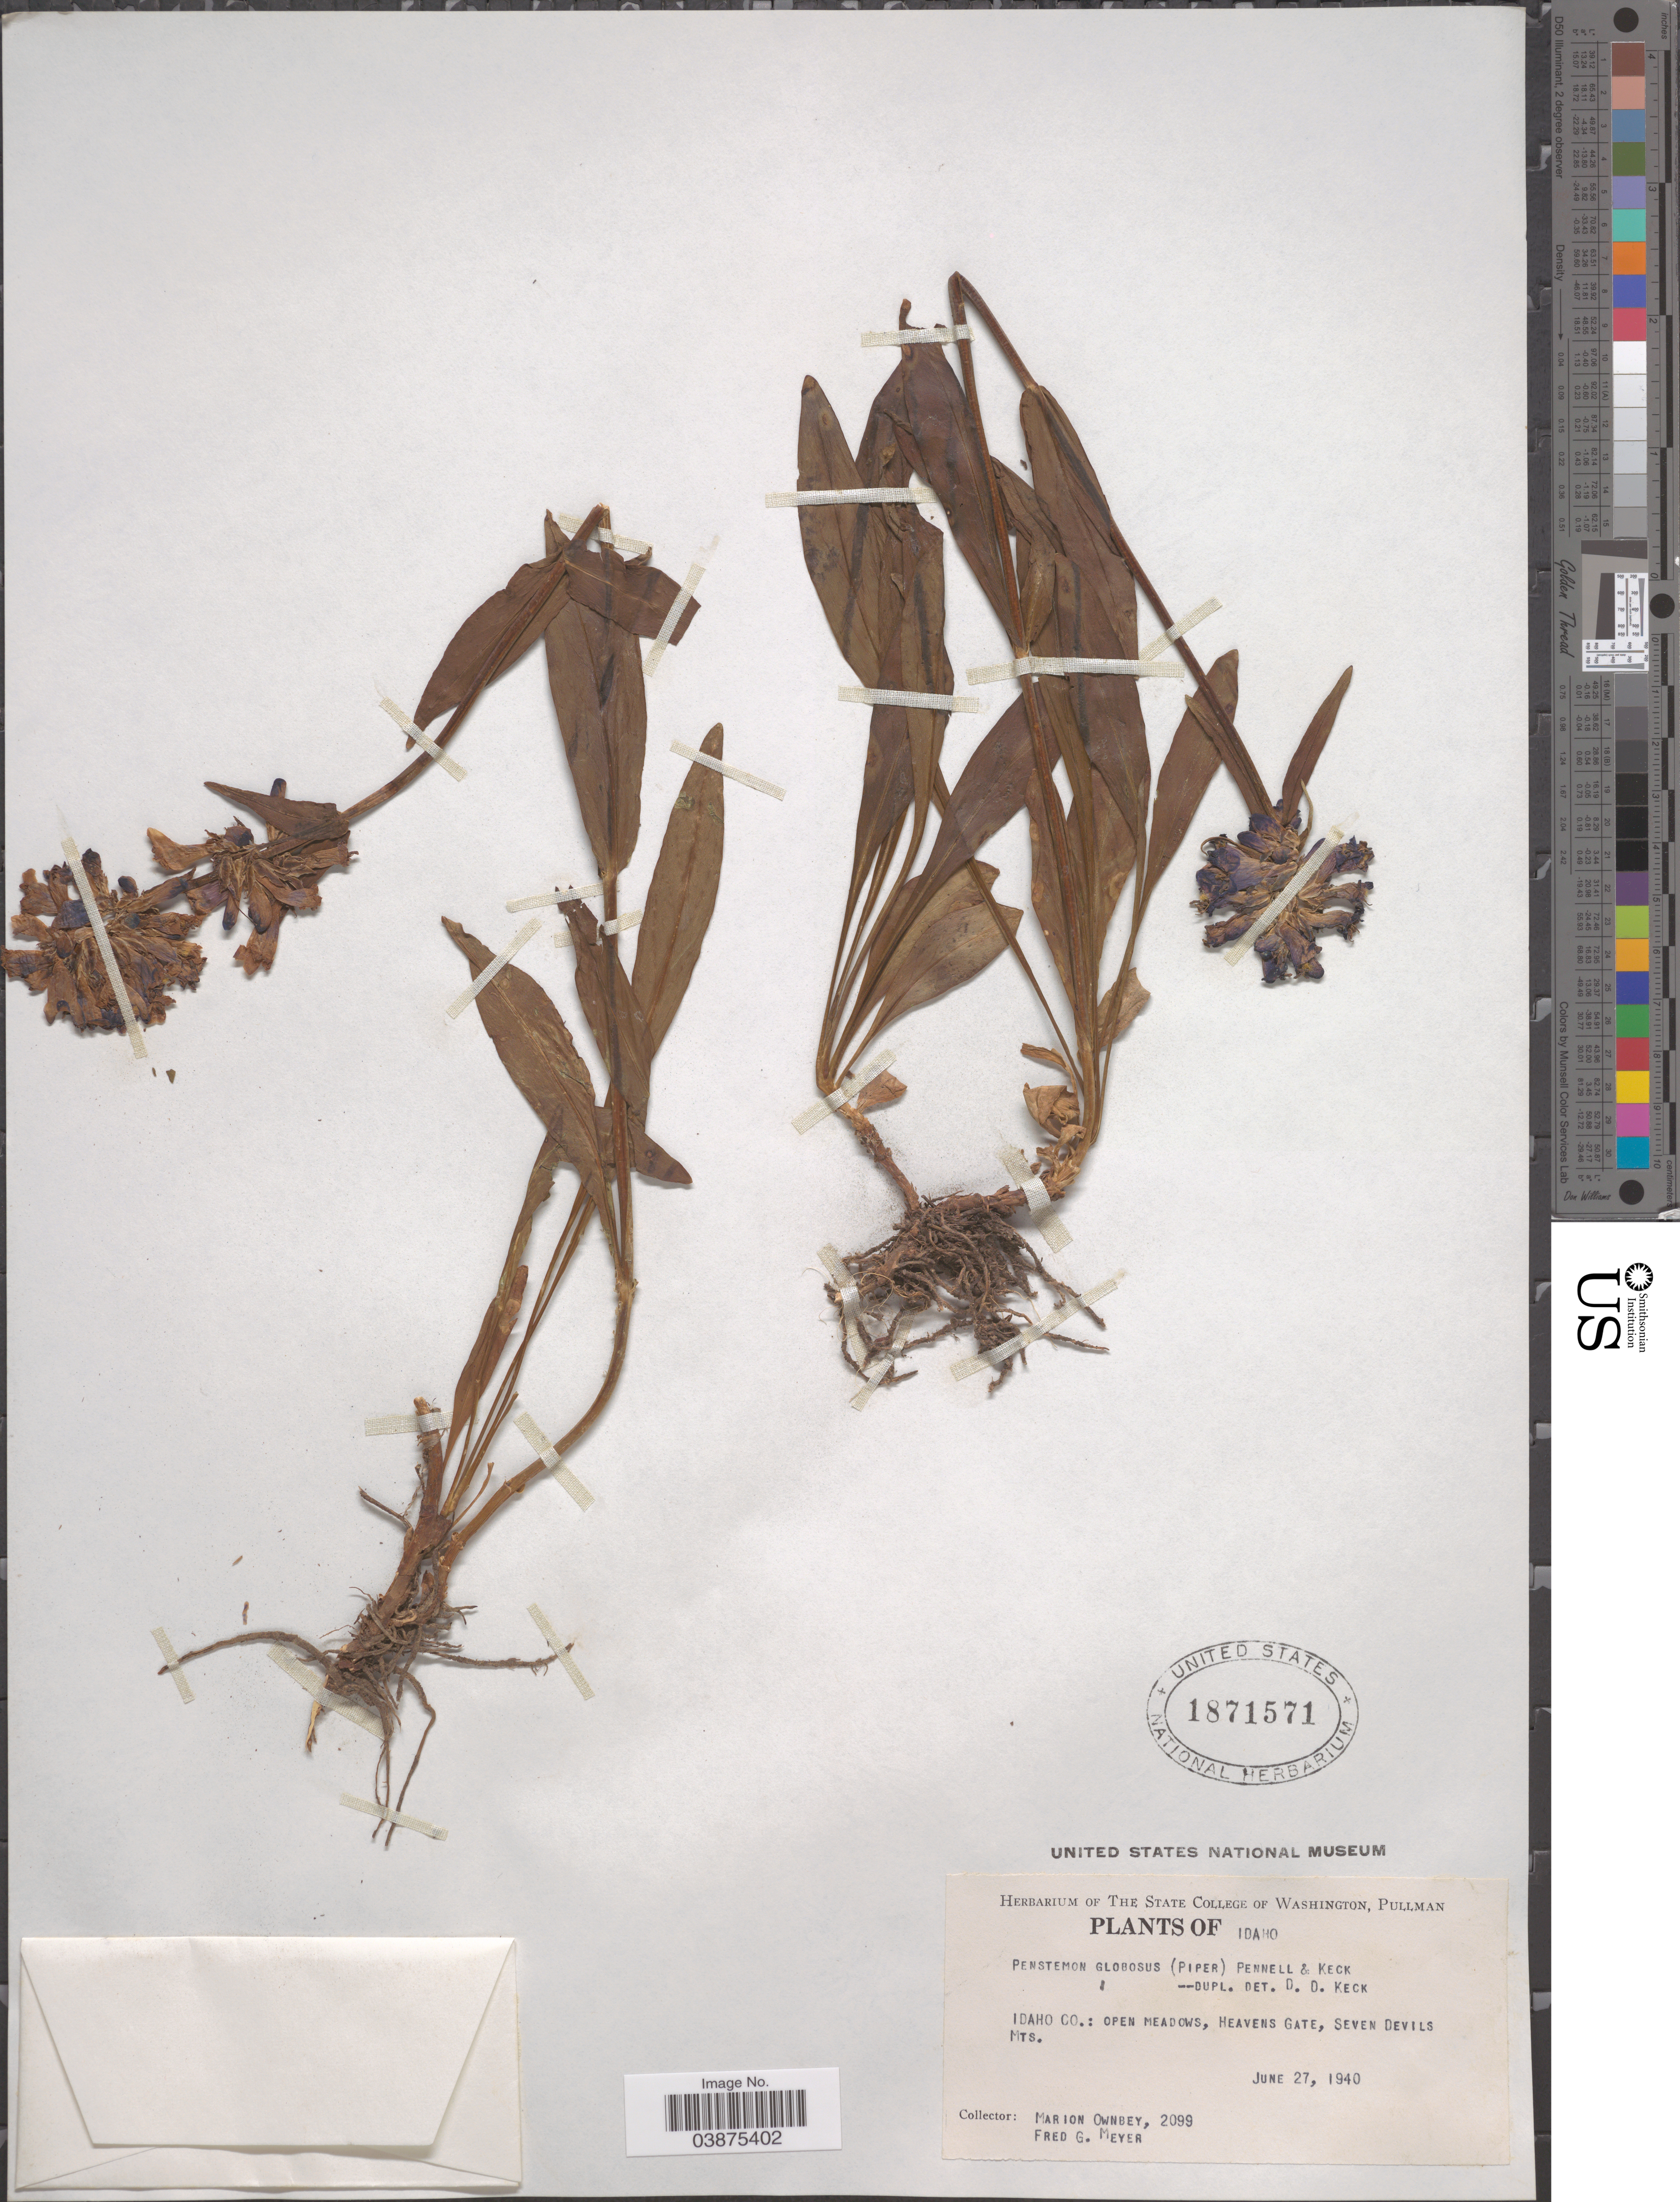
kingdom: Plantae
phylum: Tracheophyta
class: Magnoliopsida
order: Lamiales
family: Plantaginaceae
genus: Penstemon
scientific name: Penstemon globosus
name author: (Piper) Pennell & D.D. Keck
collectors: M. Ownbey & F. Meyer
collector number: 2099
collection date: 1940-06-27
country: United States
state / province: Idaho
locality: Idaho Co.: open meadows, Heavens Gate, Seven Devils Mts.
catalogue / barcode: US 1871571